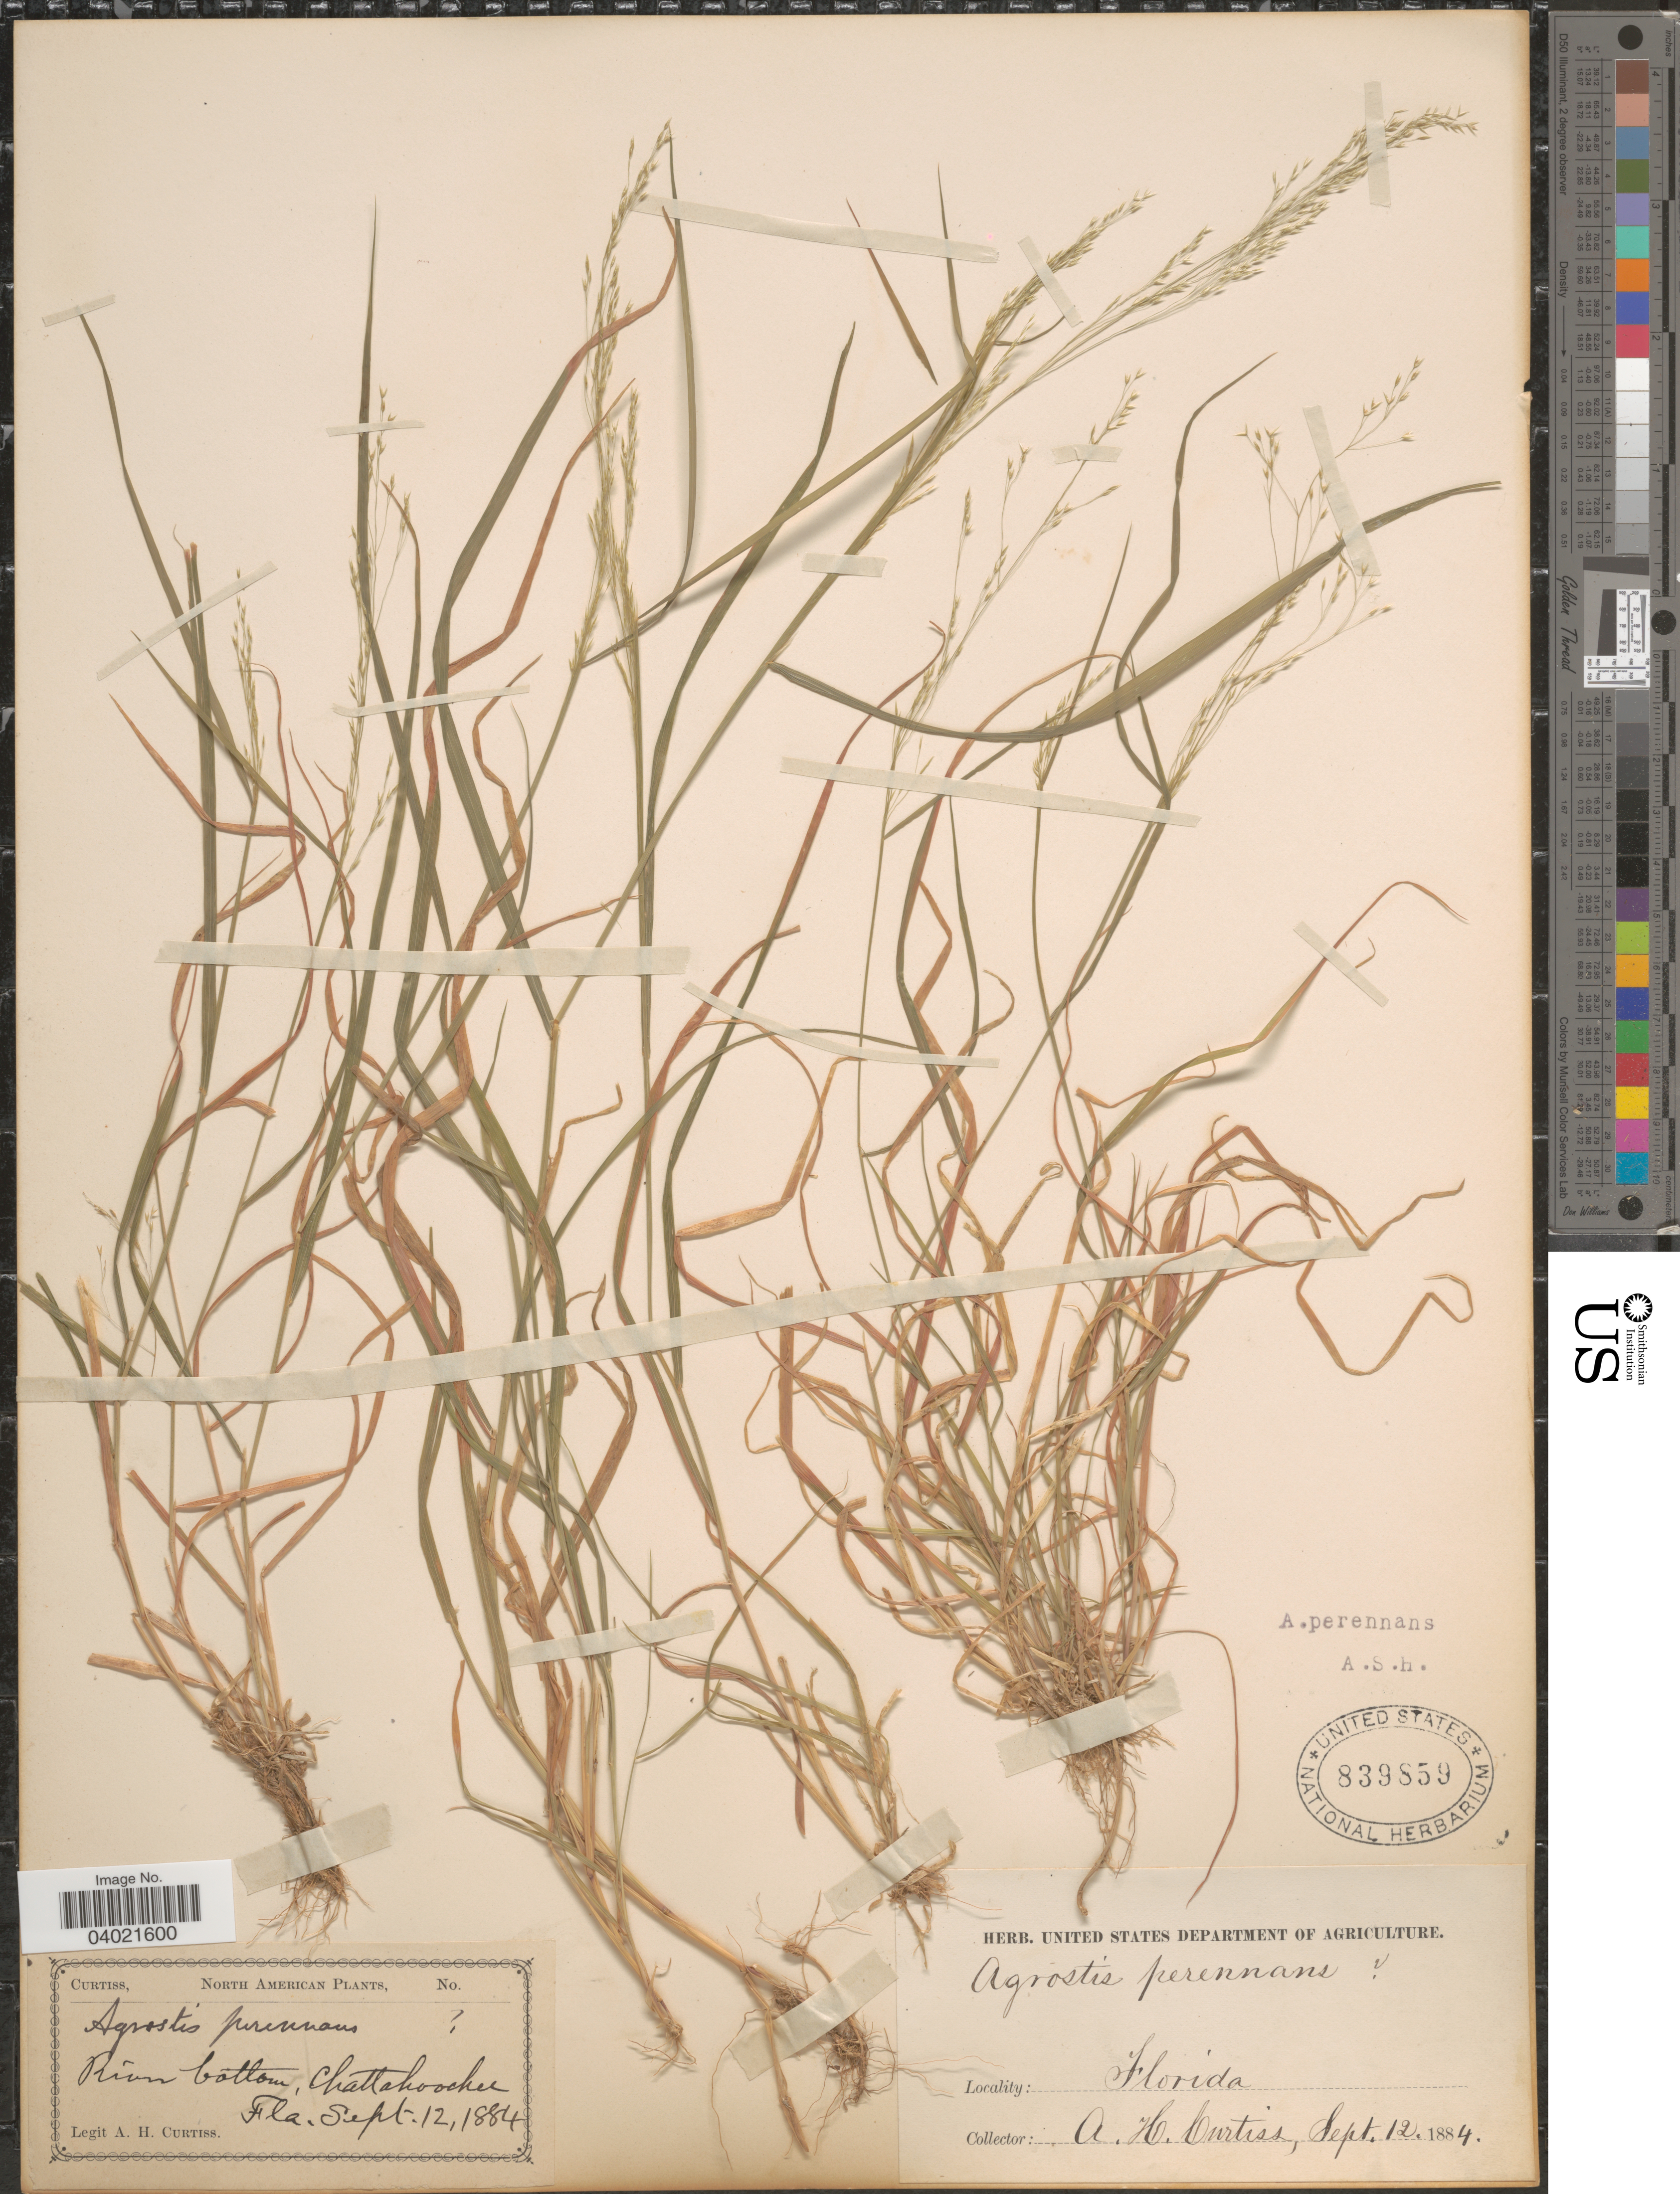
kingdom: Plantae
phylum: Tracheophyta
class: Liliopsida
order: Poales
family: Poaceae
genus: Agrostis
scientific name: Agrostis perennans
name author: (Walter) Tuck.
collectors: A. H. Curtiss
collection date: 1884-09-12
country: United States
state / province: Florida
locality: River bottom, Chattahoochee.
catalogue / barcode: US 839859